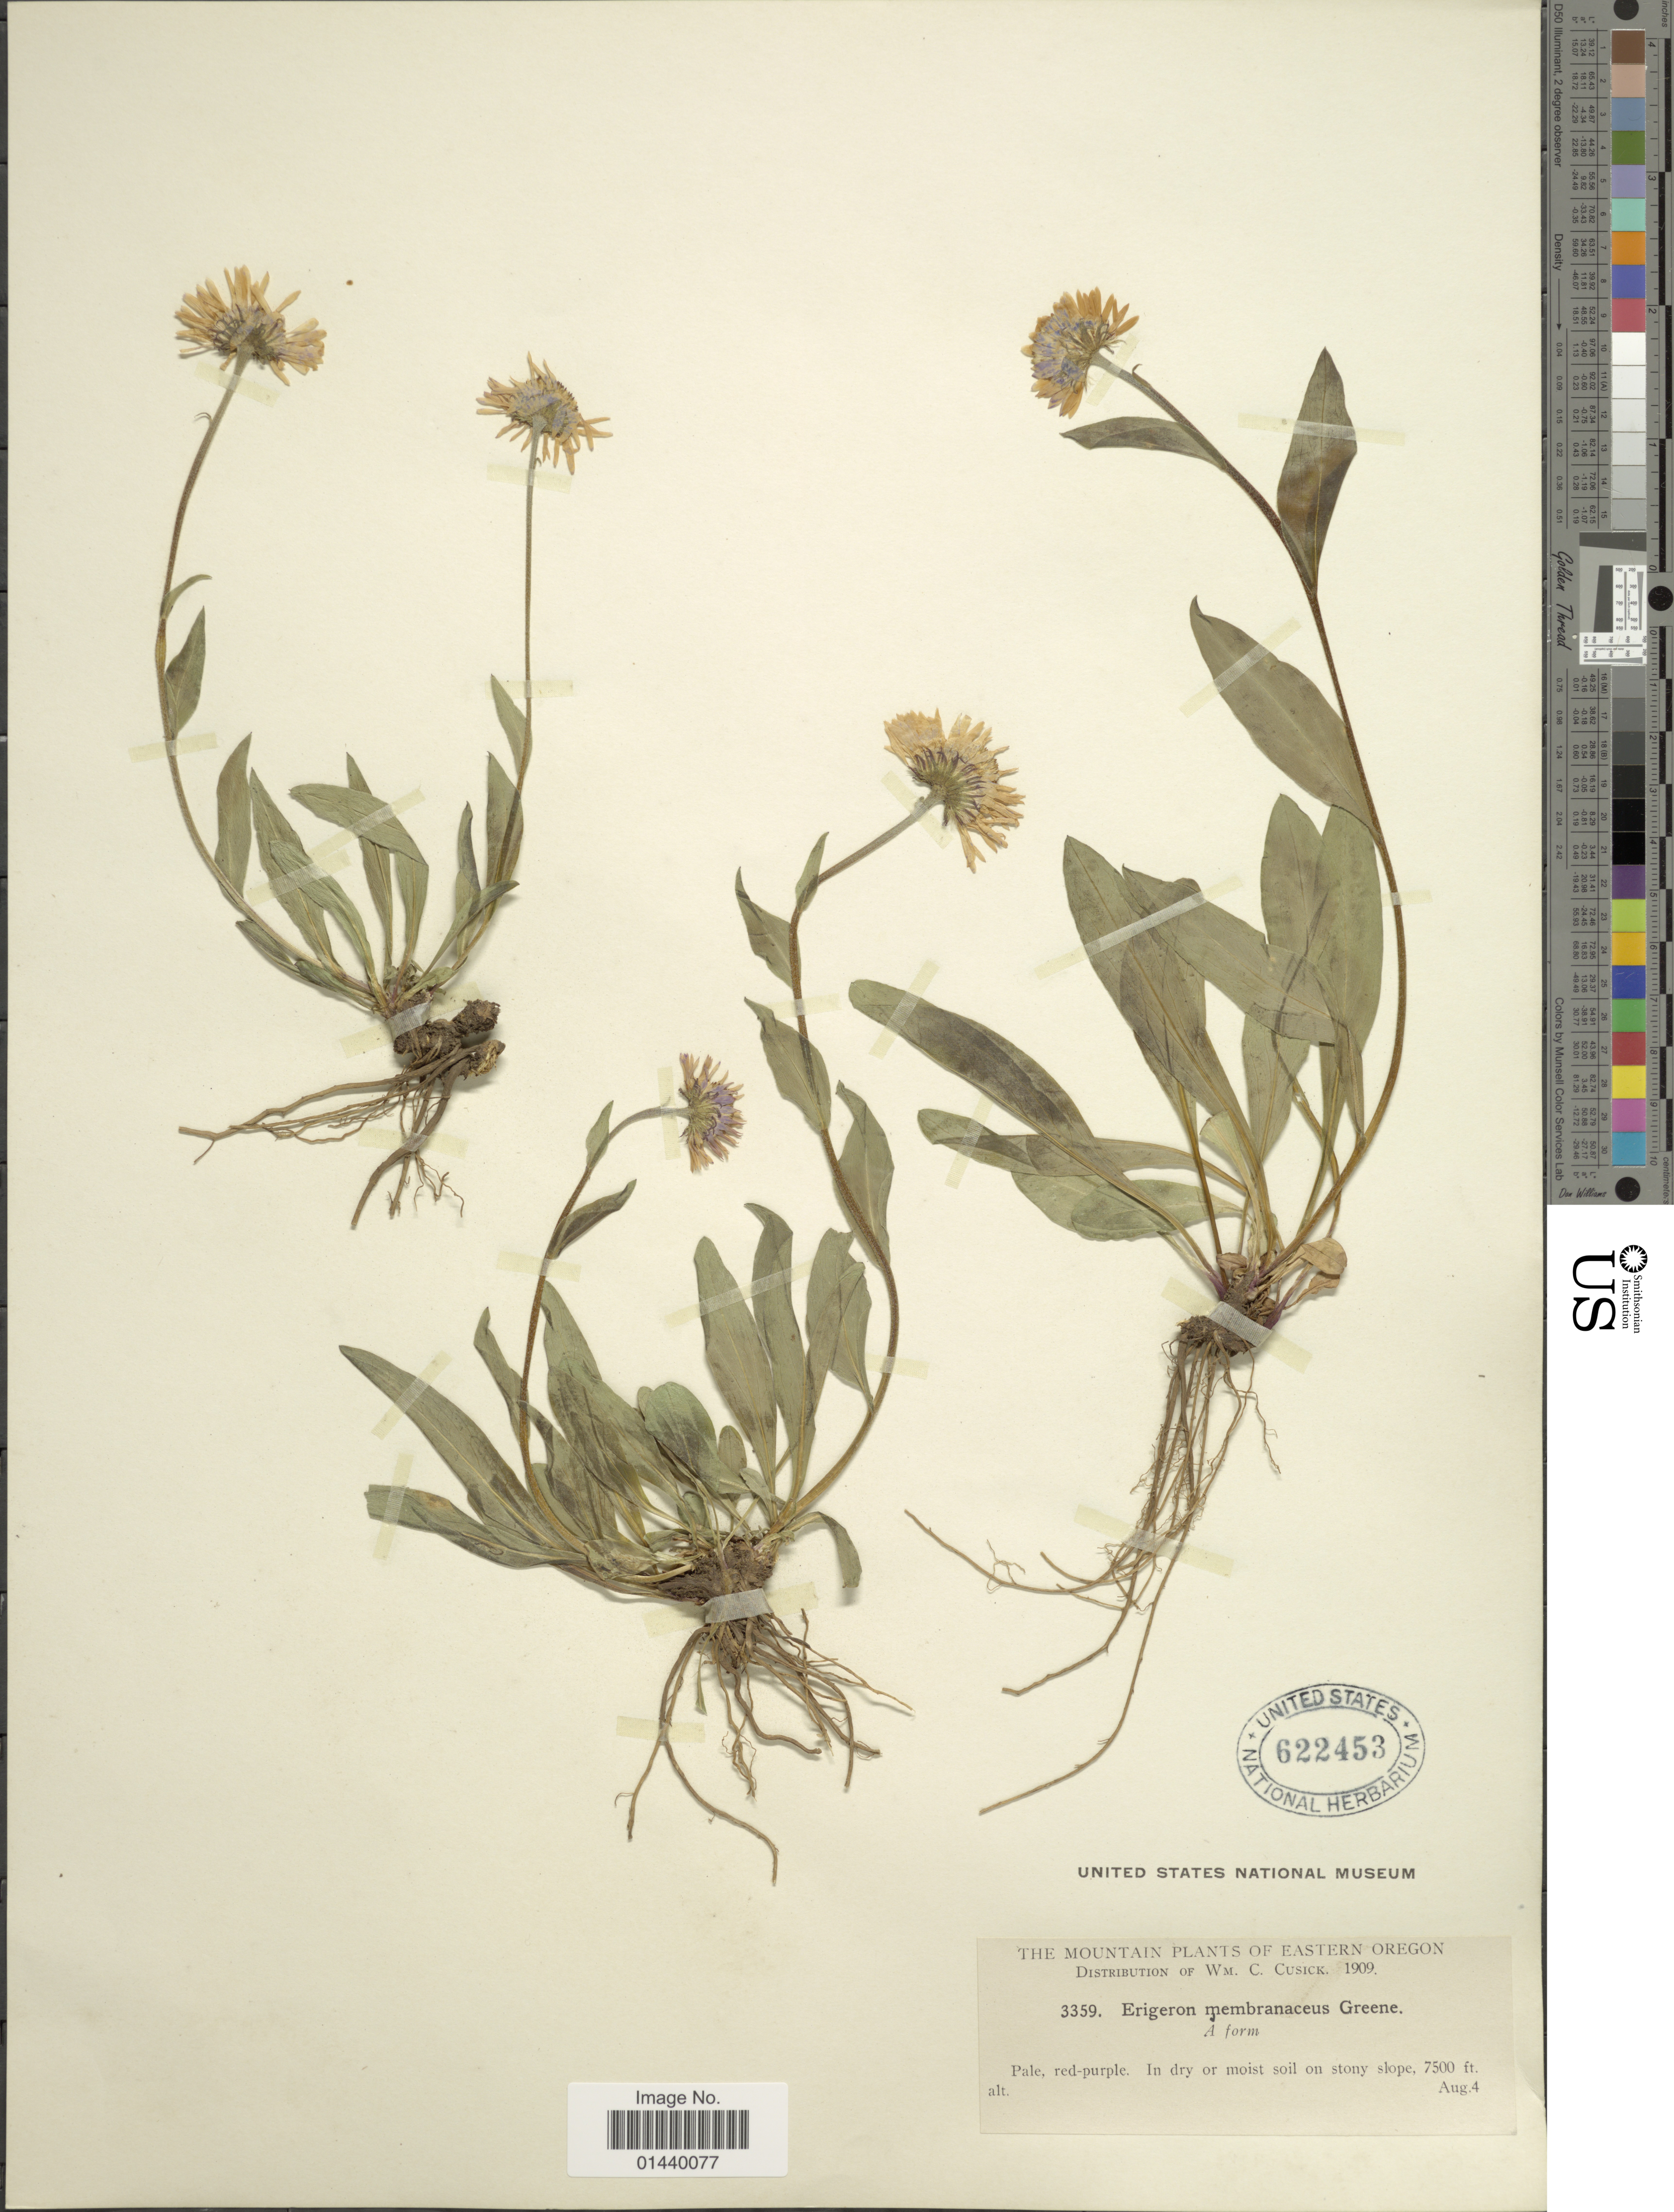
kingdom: Plantae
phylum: Tracheophyta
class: Magnoliopsida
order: Asterales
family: Asteraceae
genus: Erigeron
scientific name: Erigeron salsuginosus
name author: (Richardson ex R. Br.) A. Gray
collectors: W. C. Cusick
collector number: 3359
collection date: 1909-08-04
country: United States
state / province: Oregon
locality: Eastern Oregon.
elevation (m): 2286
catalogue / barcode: US 622453